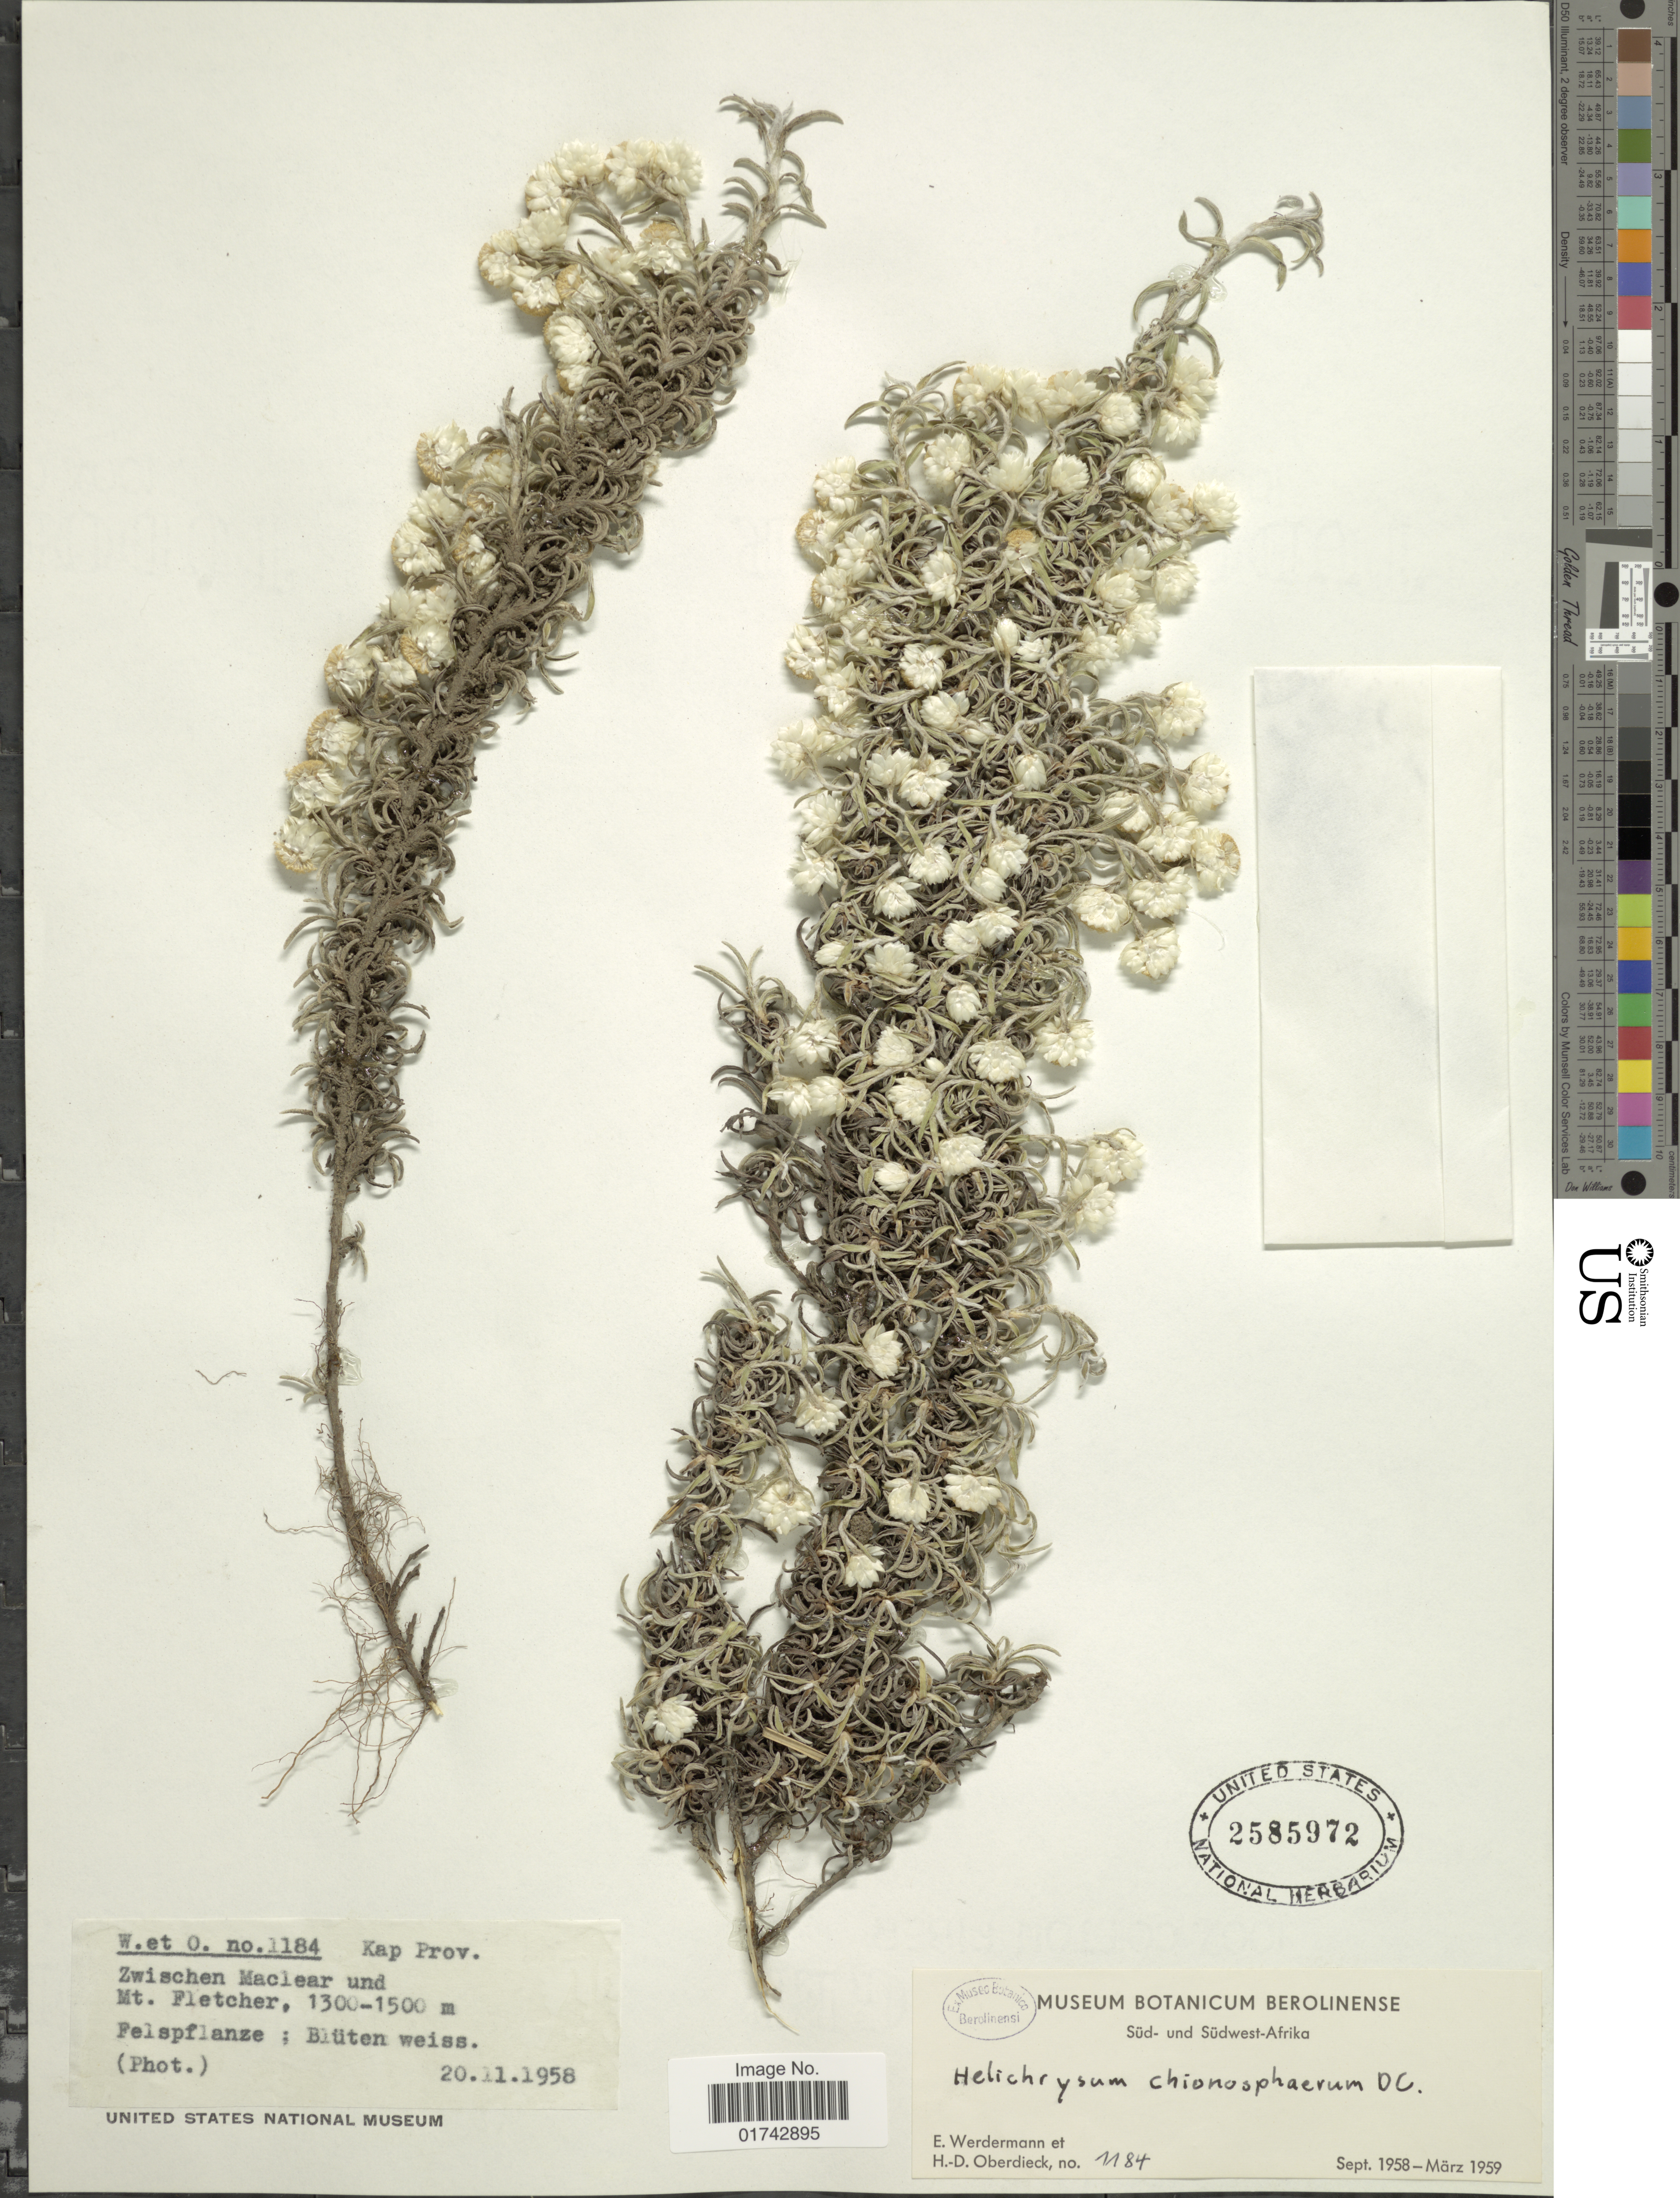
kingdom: Plantae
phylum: Tracheophyta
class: Magnoliopsida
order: Asterales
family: Asteraceae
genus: Helichrysum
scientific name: Helichrysum chionosphaerum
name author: DC.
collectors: E. Werdermann & H. Oberdieck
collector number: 1184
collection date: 1958-11-20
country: South Africa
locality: Zwischen Maclear und Mt. Fletcher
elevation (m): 1300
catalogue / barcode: US 2585972